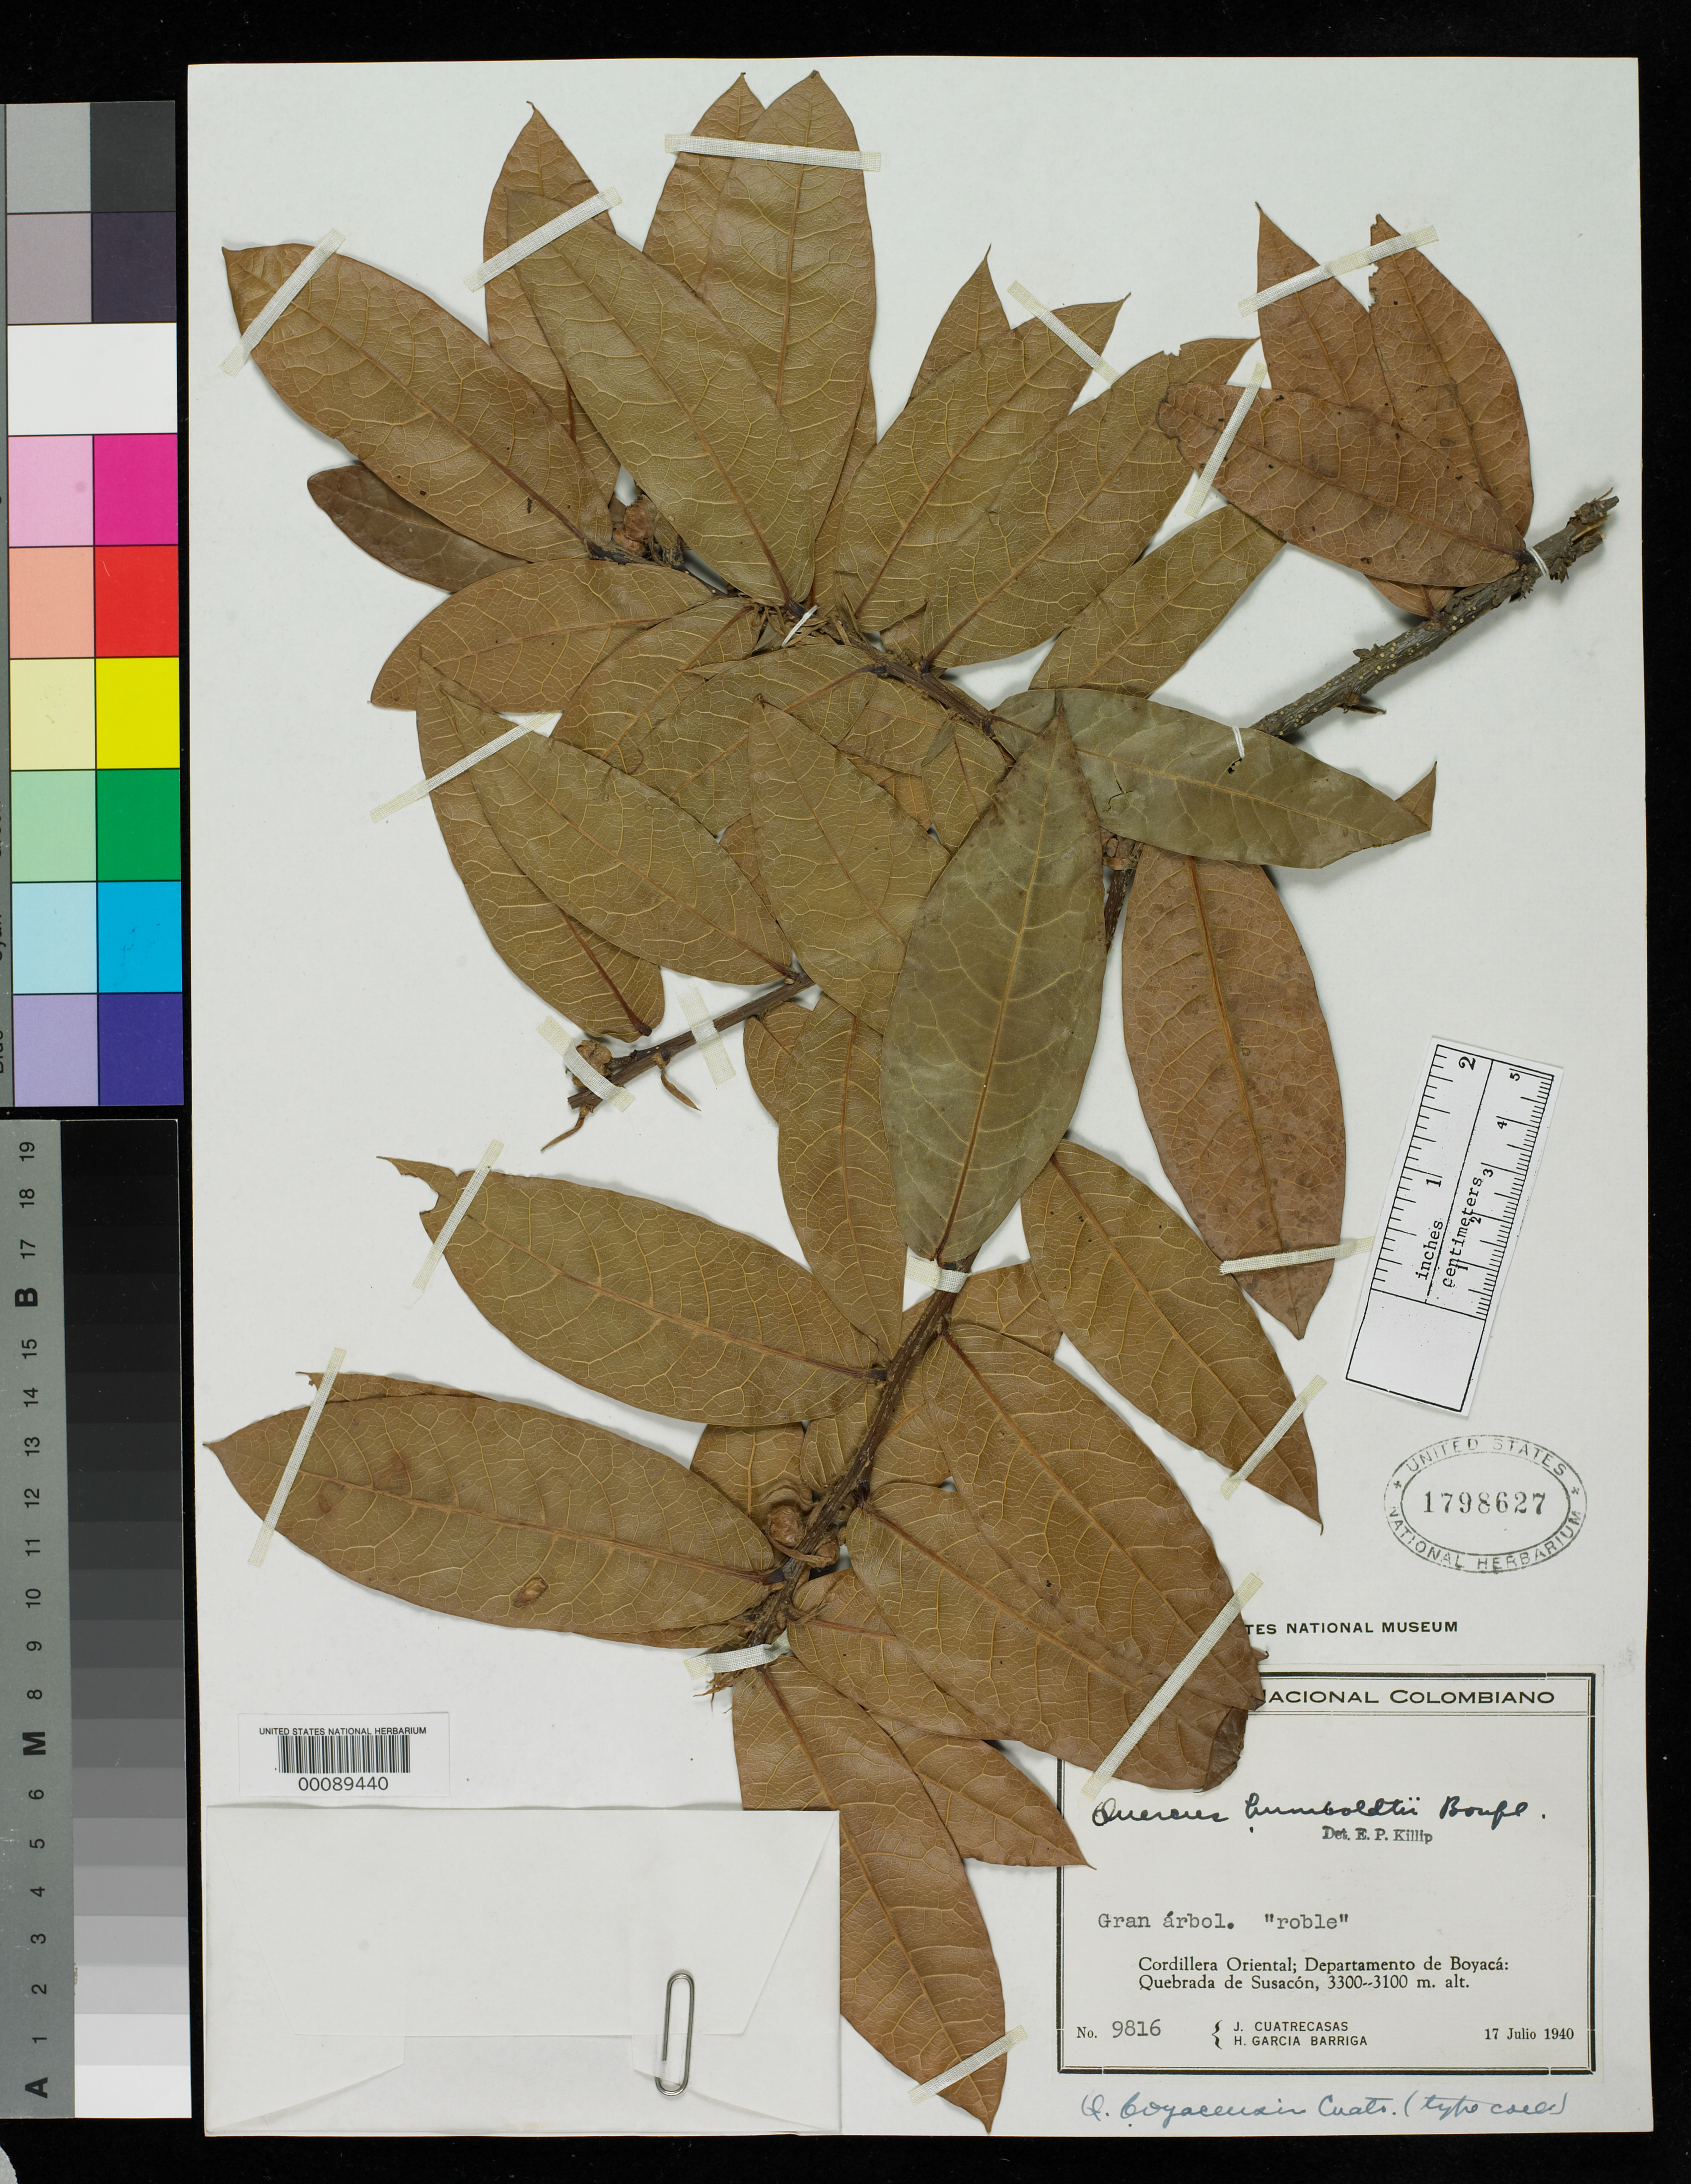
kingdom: Plantae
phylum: Tracheophyta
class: Magnoliopsida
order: Fagales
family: Fagaceae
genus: Quercus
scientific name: Quercus boyacensis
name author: Cuatrec.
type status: Isotype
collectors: J. Cuatrecasas & H. García Barriga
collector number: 9816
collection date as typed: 17 Jul 1940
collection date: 1940-07-17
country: Colombia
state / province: Boyacá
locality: Quebrada de Susacon.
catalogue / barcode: US 1798627